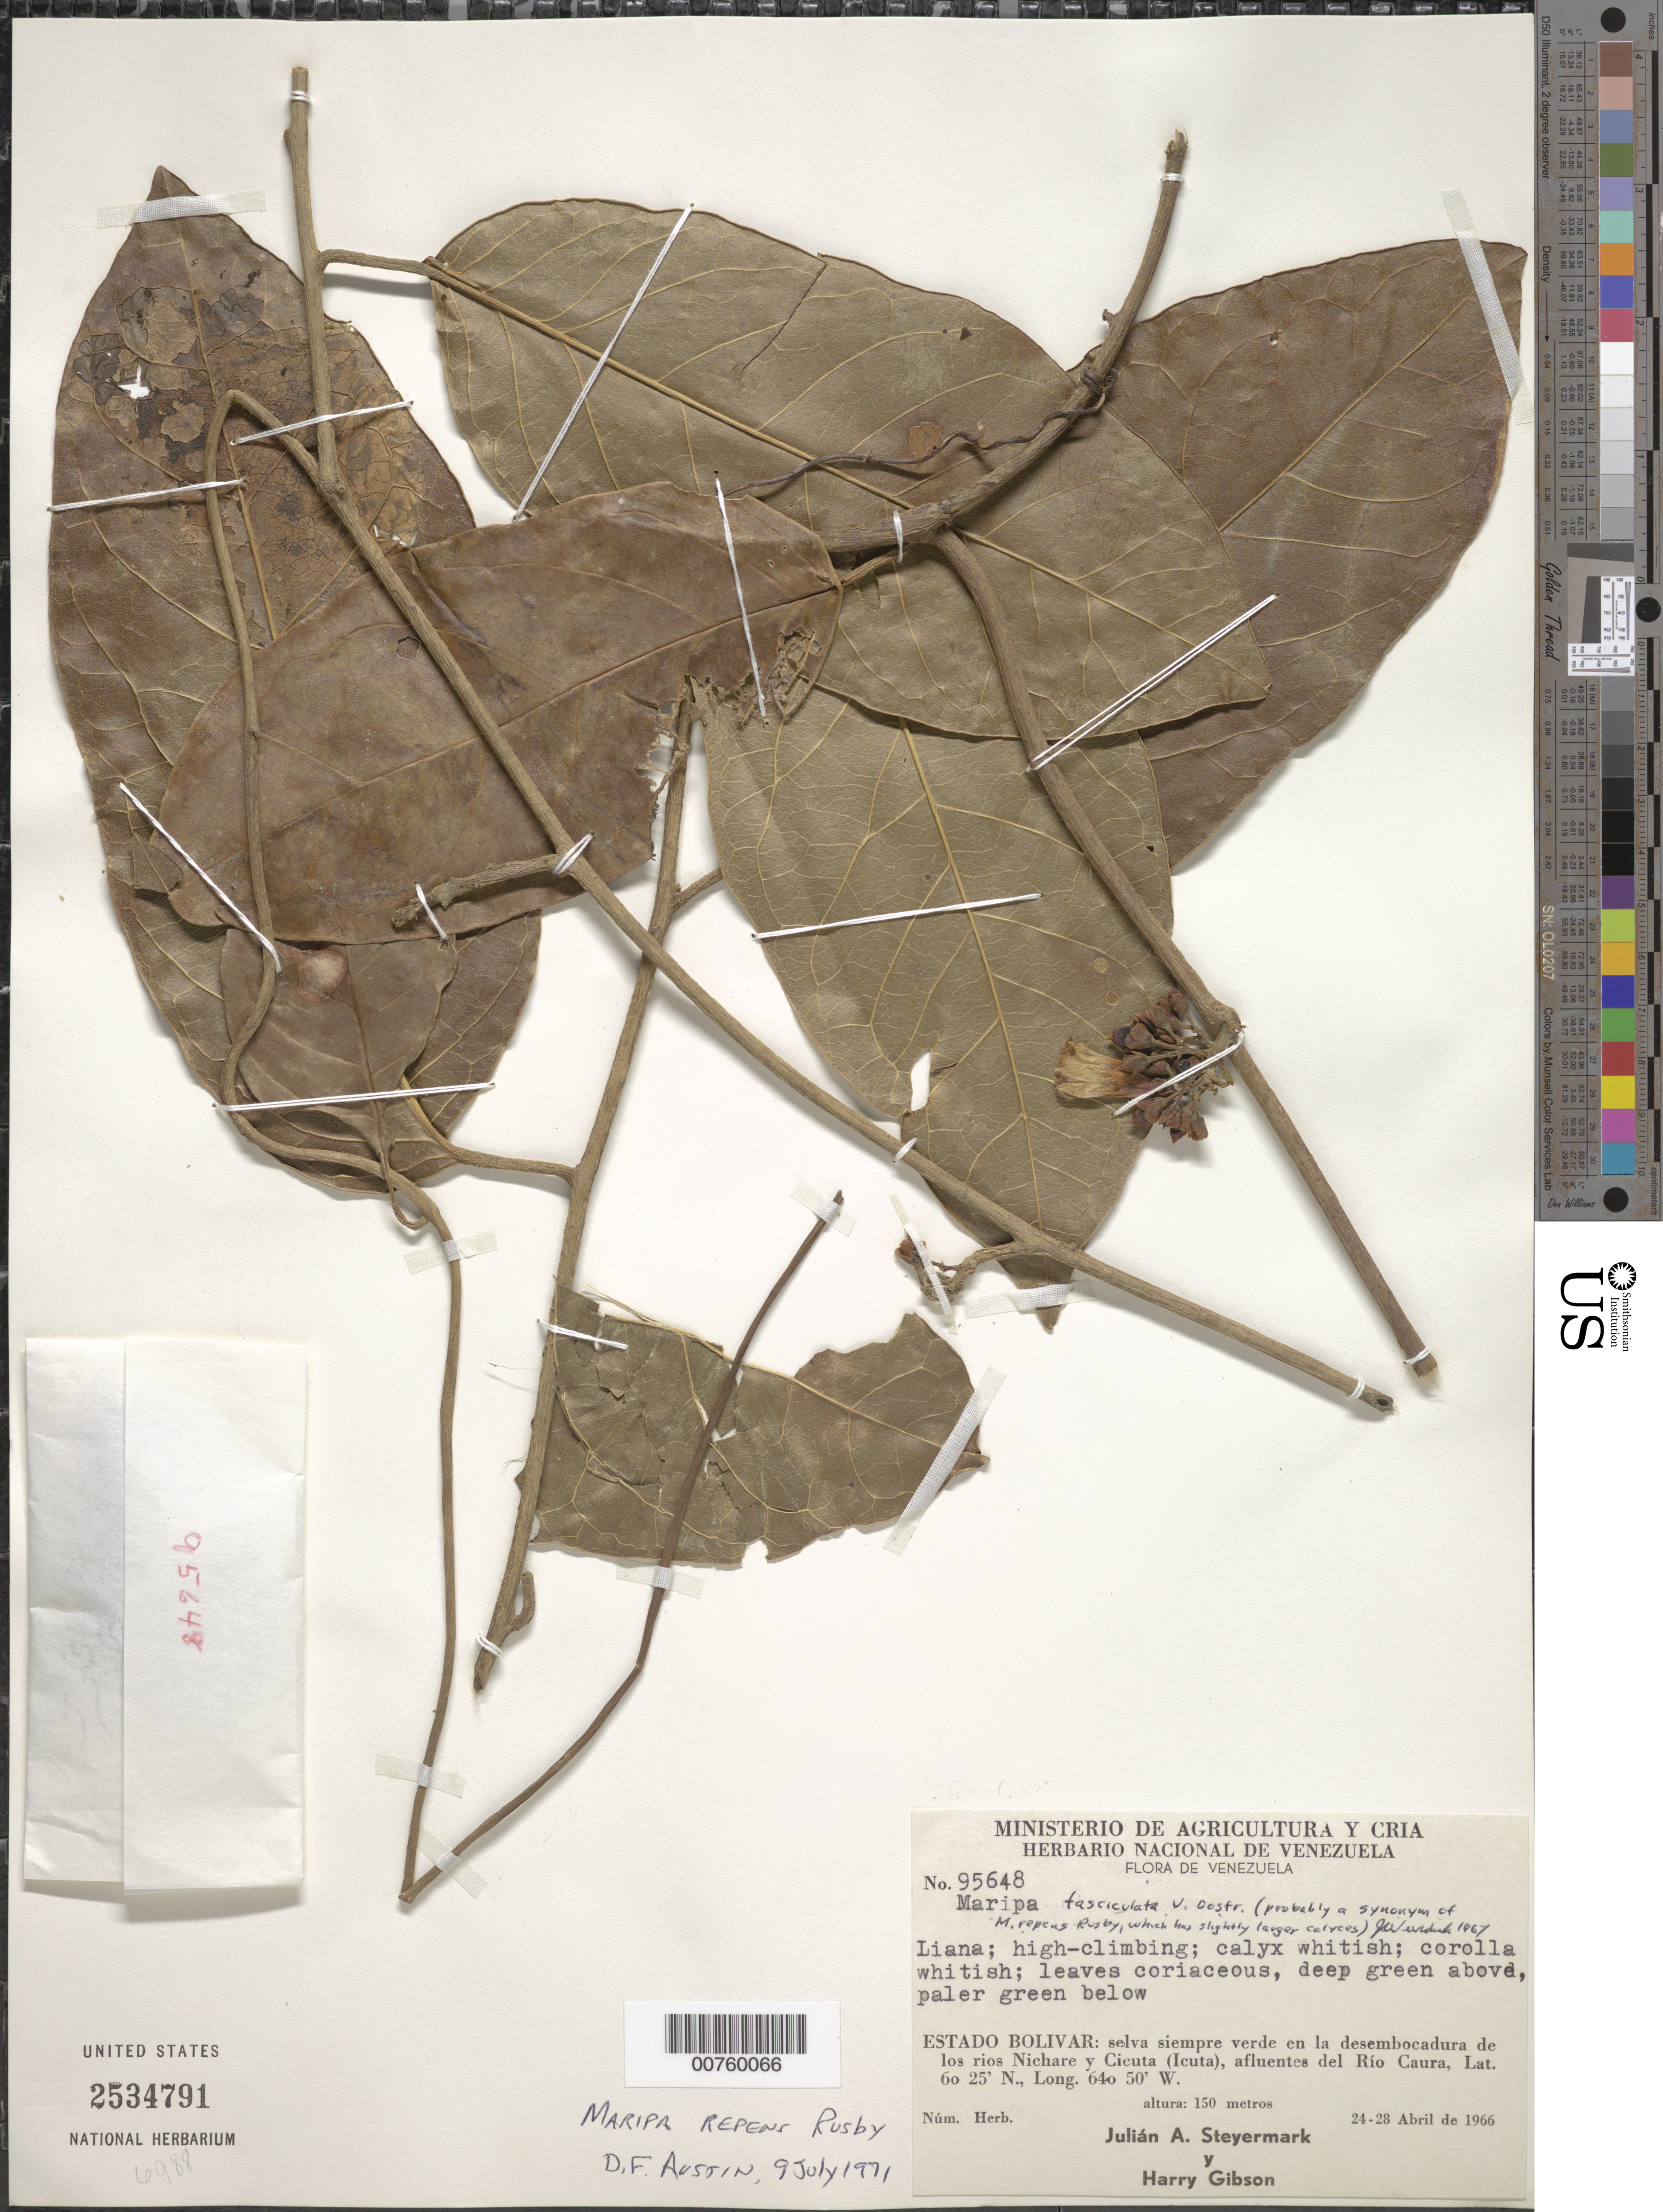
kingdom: Plantae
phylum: Tracheophyta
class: Magnoliopsida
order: Solanales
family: Convolvulaceae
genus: Maripa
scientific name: Maripa repens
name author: Rusby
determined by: Austin, D. F.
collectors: J. Steyermark & H. Gibson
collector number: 95648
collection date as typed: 24-Apr-66 to 28-Apr-66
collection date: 1966-04-24/1966-04-28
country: Venezuela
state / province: Bolívar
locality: Río Nichare y Río Cicuta (Icuta) (afl del Río Caura), desembocadura de los ríos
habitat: Evergreen forest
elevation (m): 150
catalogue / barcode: US 2534791